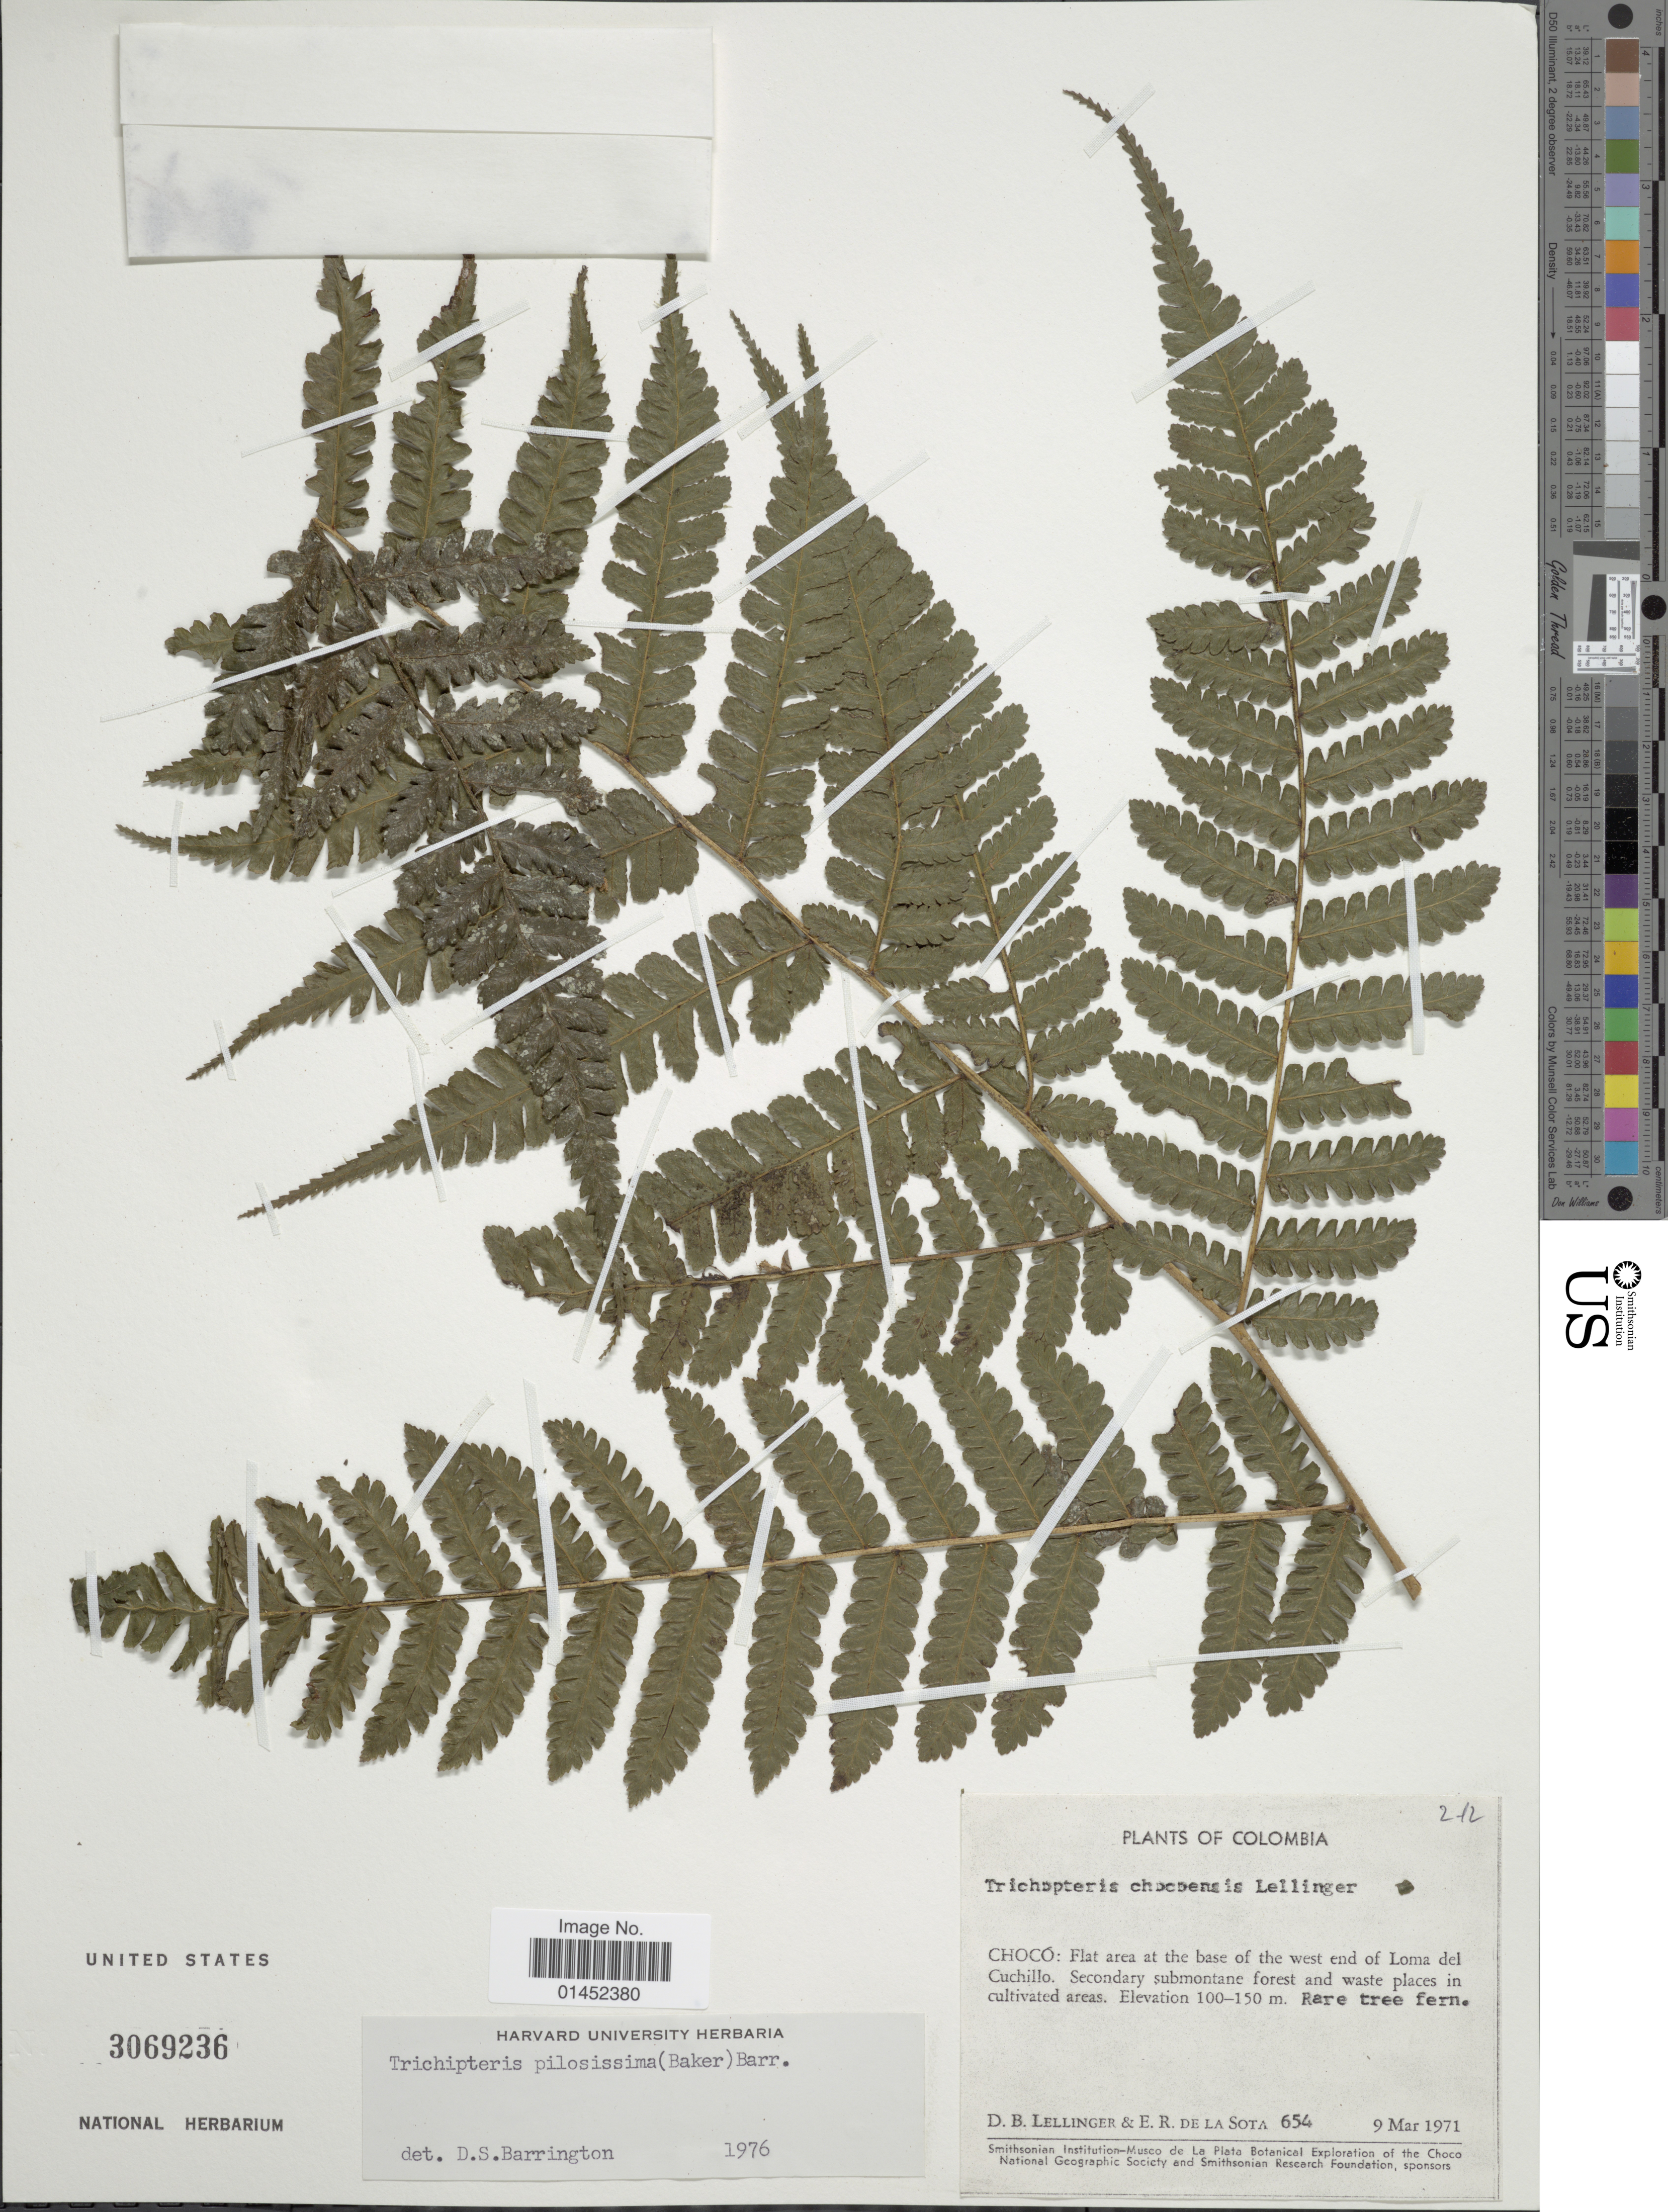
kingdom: Plantae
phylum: Tracheophyta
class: Polypodiopsida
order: Cyatheales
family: Cyatheaceae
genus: Cyathea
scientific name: Cyathea pilosissima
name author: (Baker) Domin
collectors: D. B. Lellinger & E. R. de la Sota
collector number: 654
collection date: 1971-03-09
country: Colombia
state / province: Chocó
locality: Flat area at the base of the west end of Loma del Cuchillo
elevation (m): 100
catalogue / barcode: US 3069236